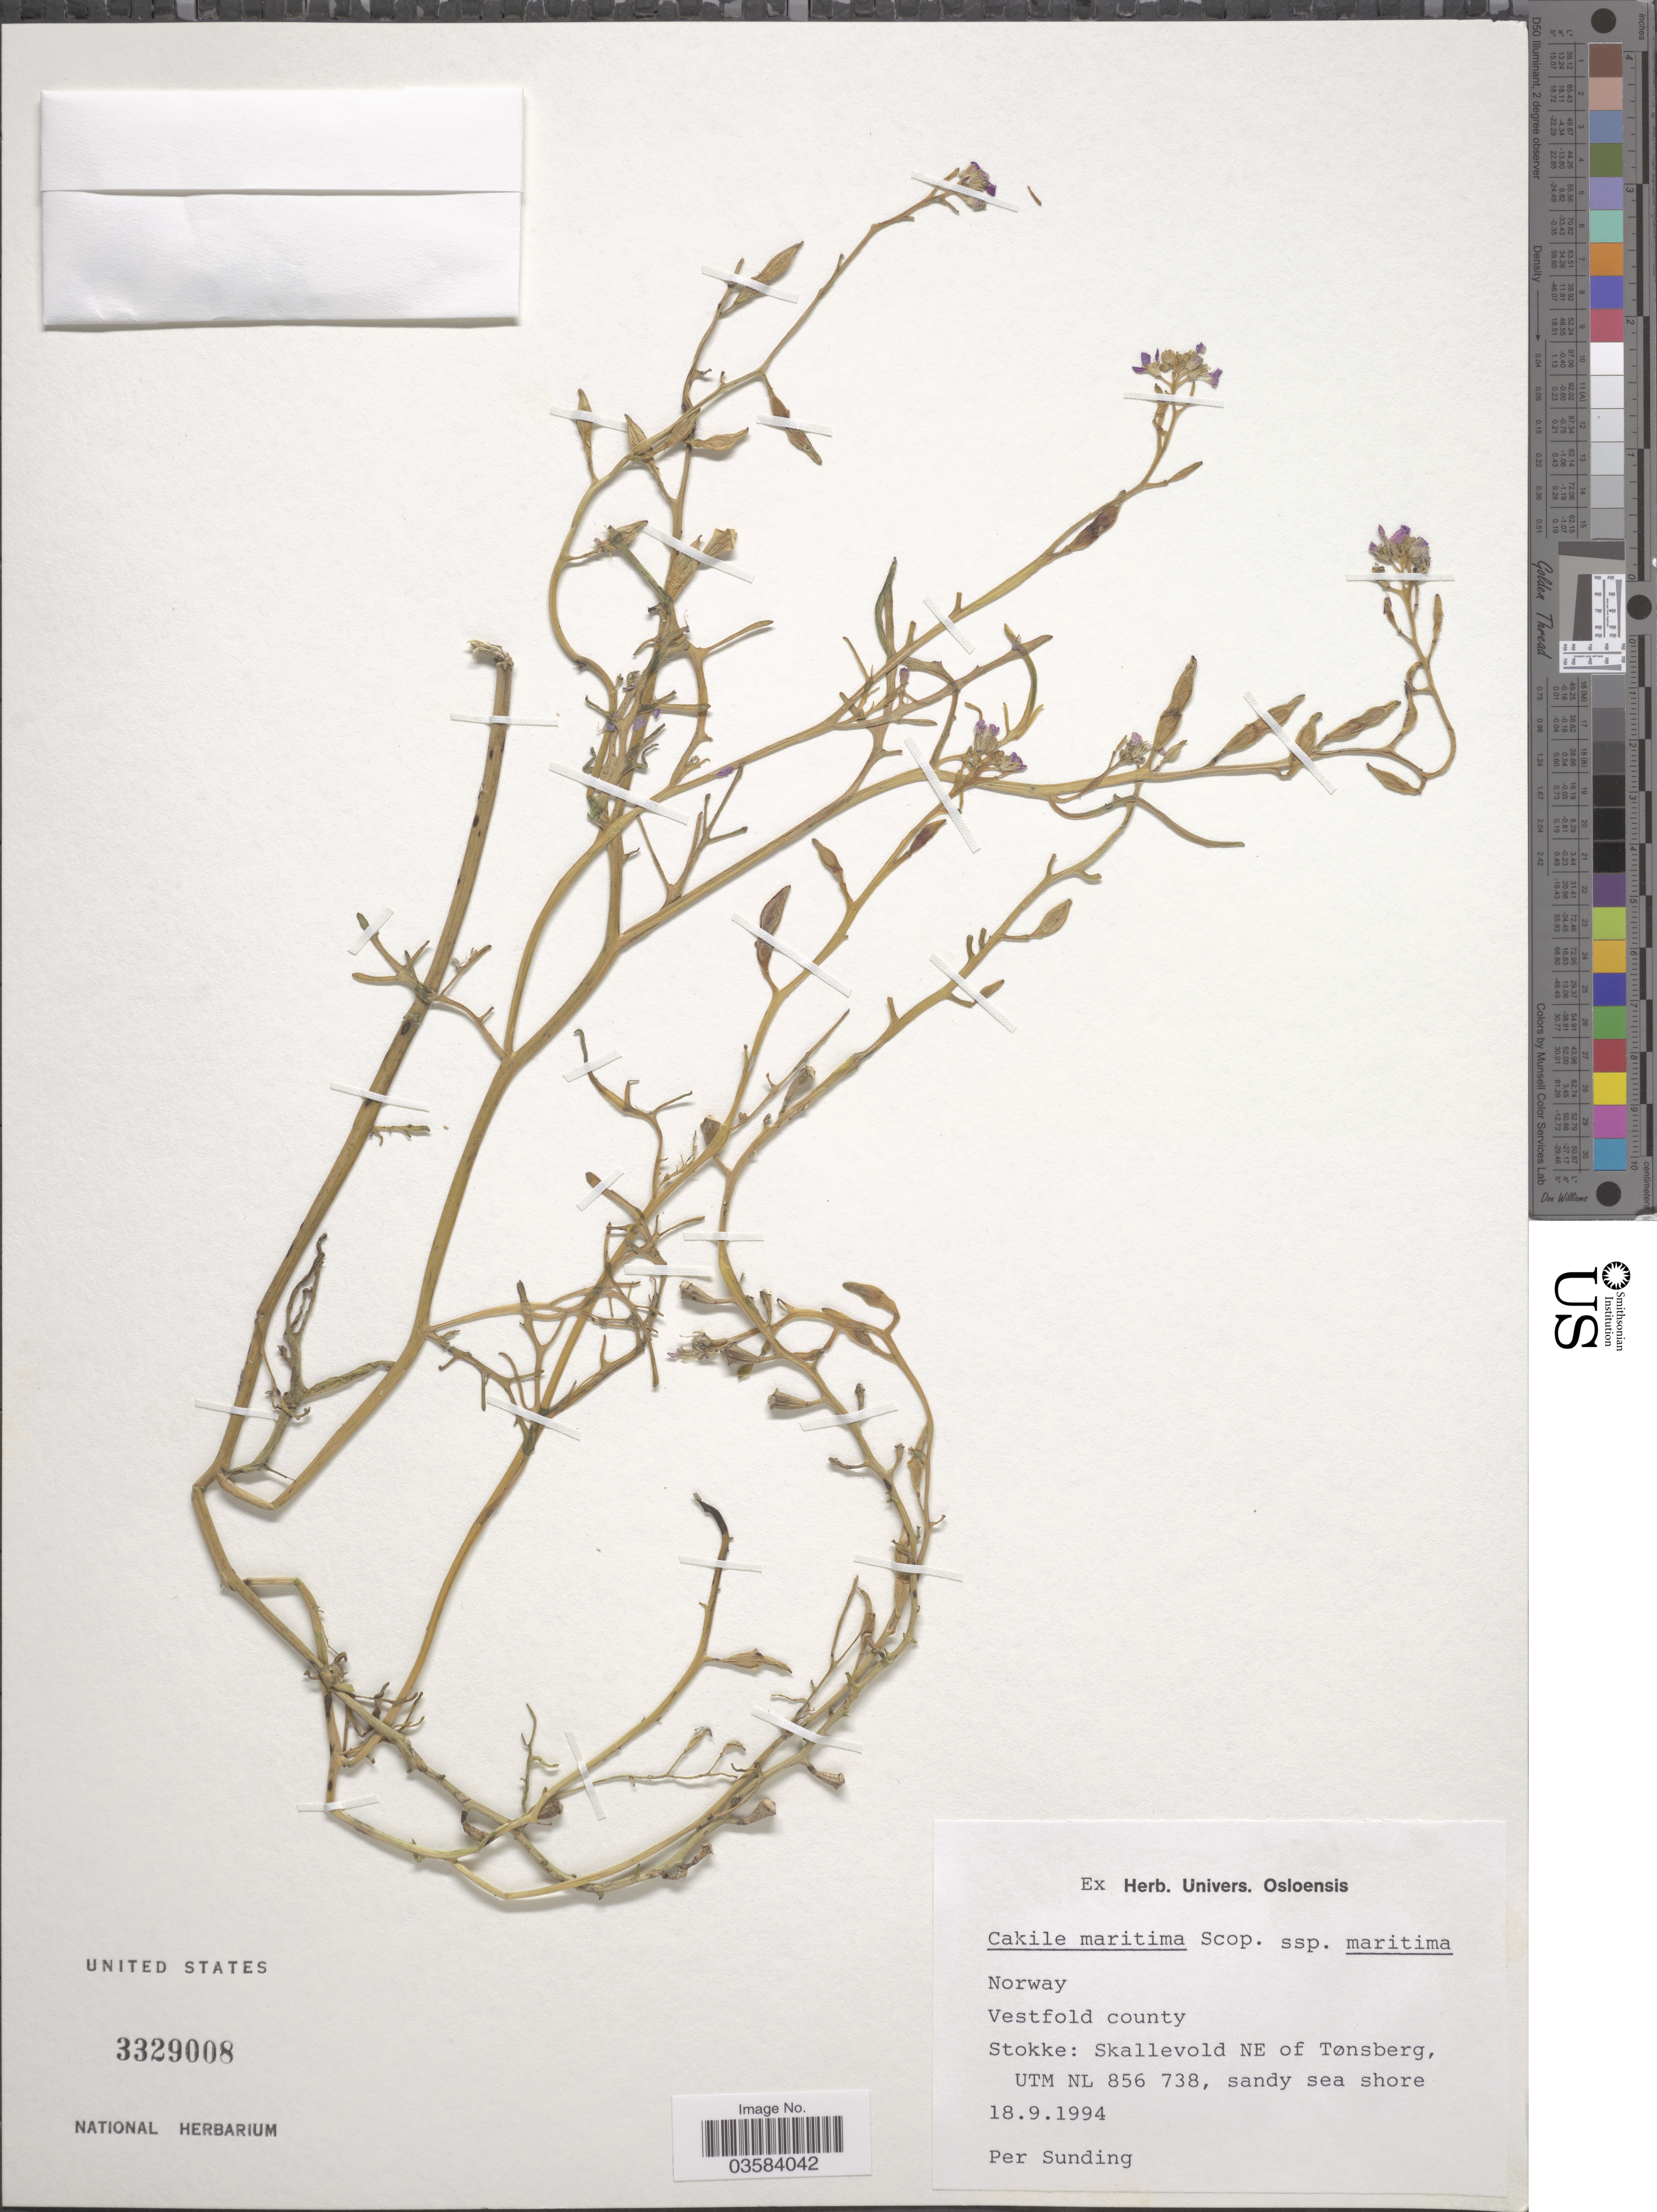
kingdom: Plantae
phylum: Tracheophyta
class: Magnoliopsida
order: Brassicales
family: Brassicaceae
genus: Cakile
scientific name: Cakile maritima subsp. maritima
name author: Scop.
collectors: P. O. Sunding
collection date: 1994-09-18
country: Norway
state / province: Vestfold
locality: Vestfold county. Stokke: Skallevold NE of Tønsberg, UTM NL 856 738.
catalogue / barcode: US 3329008